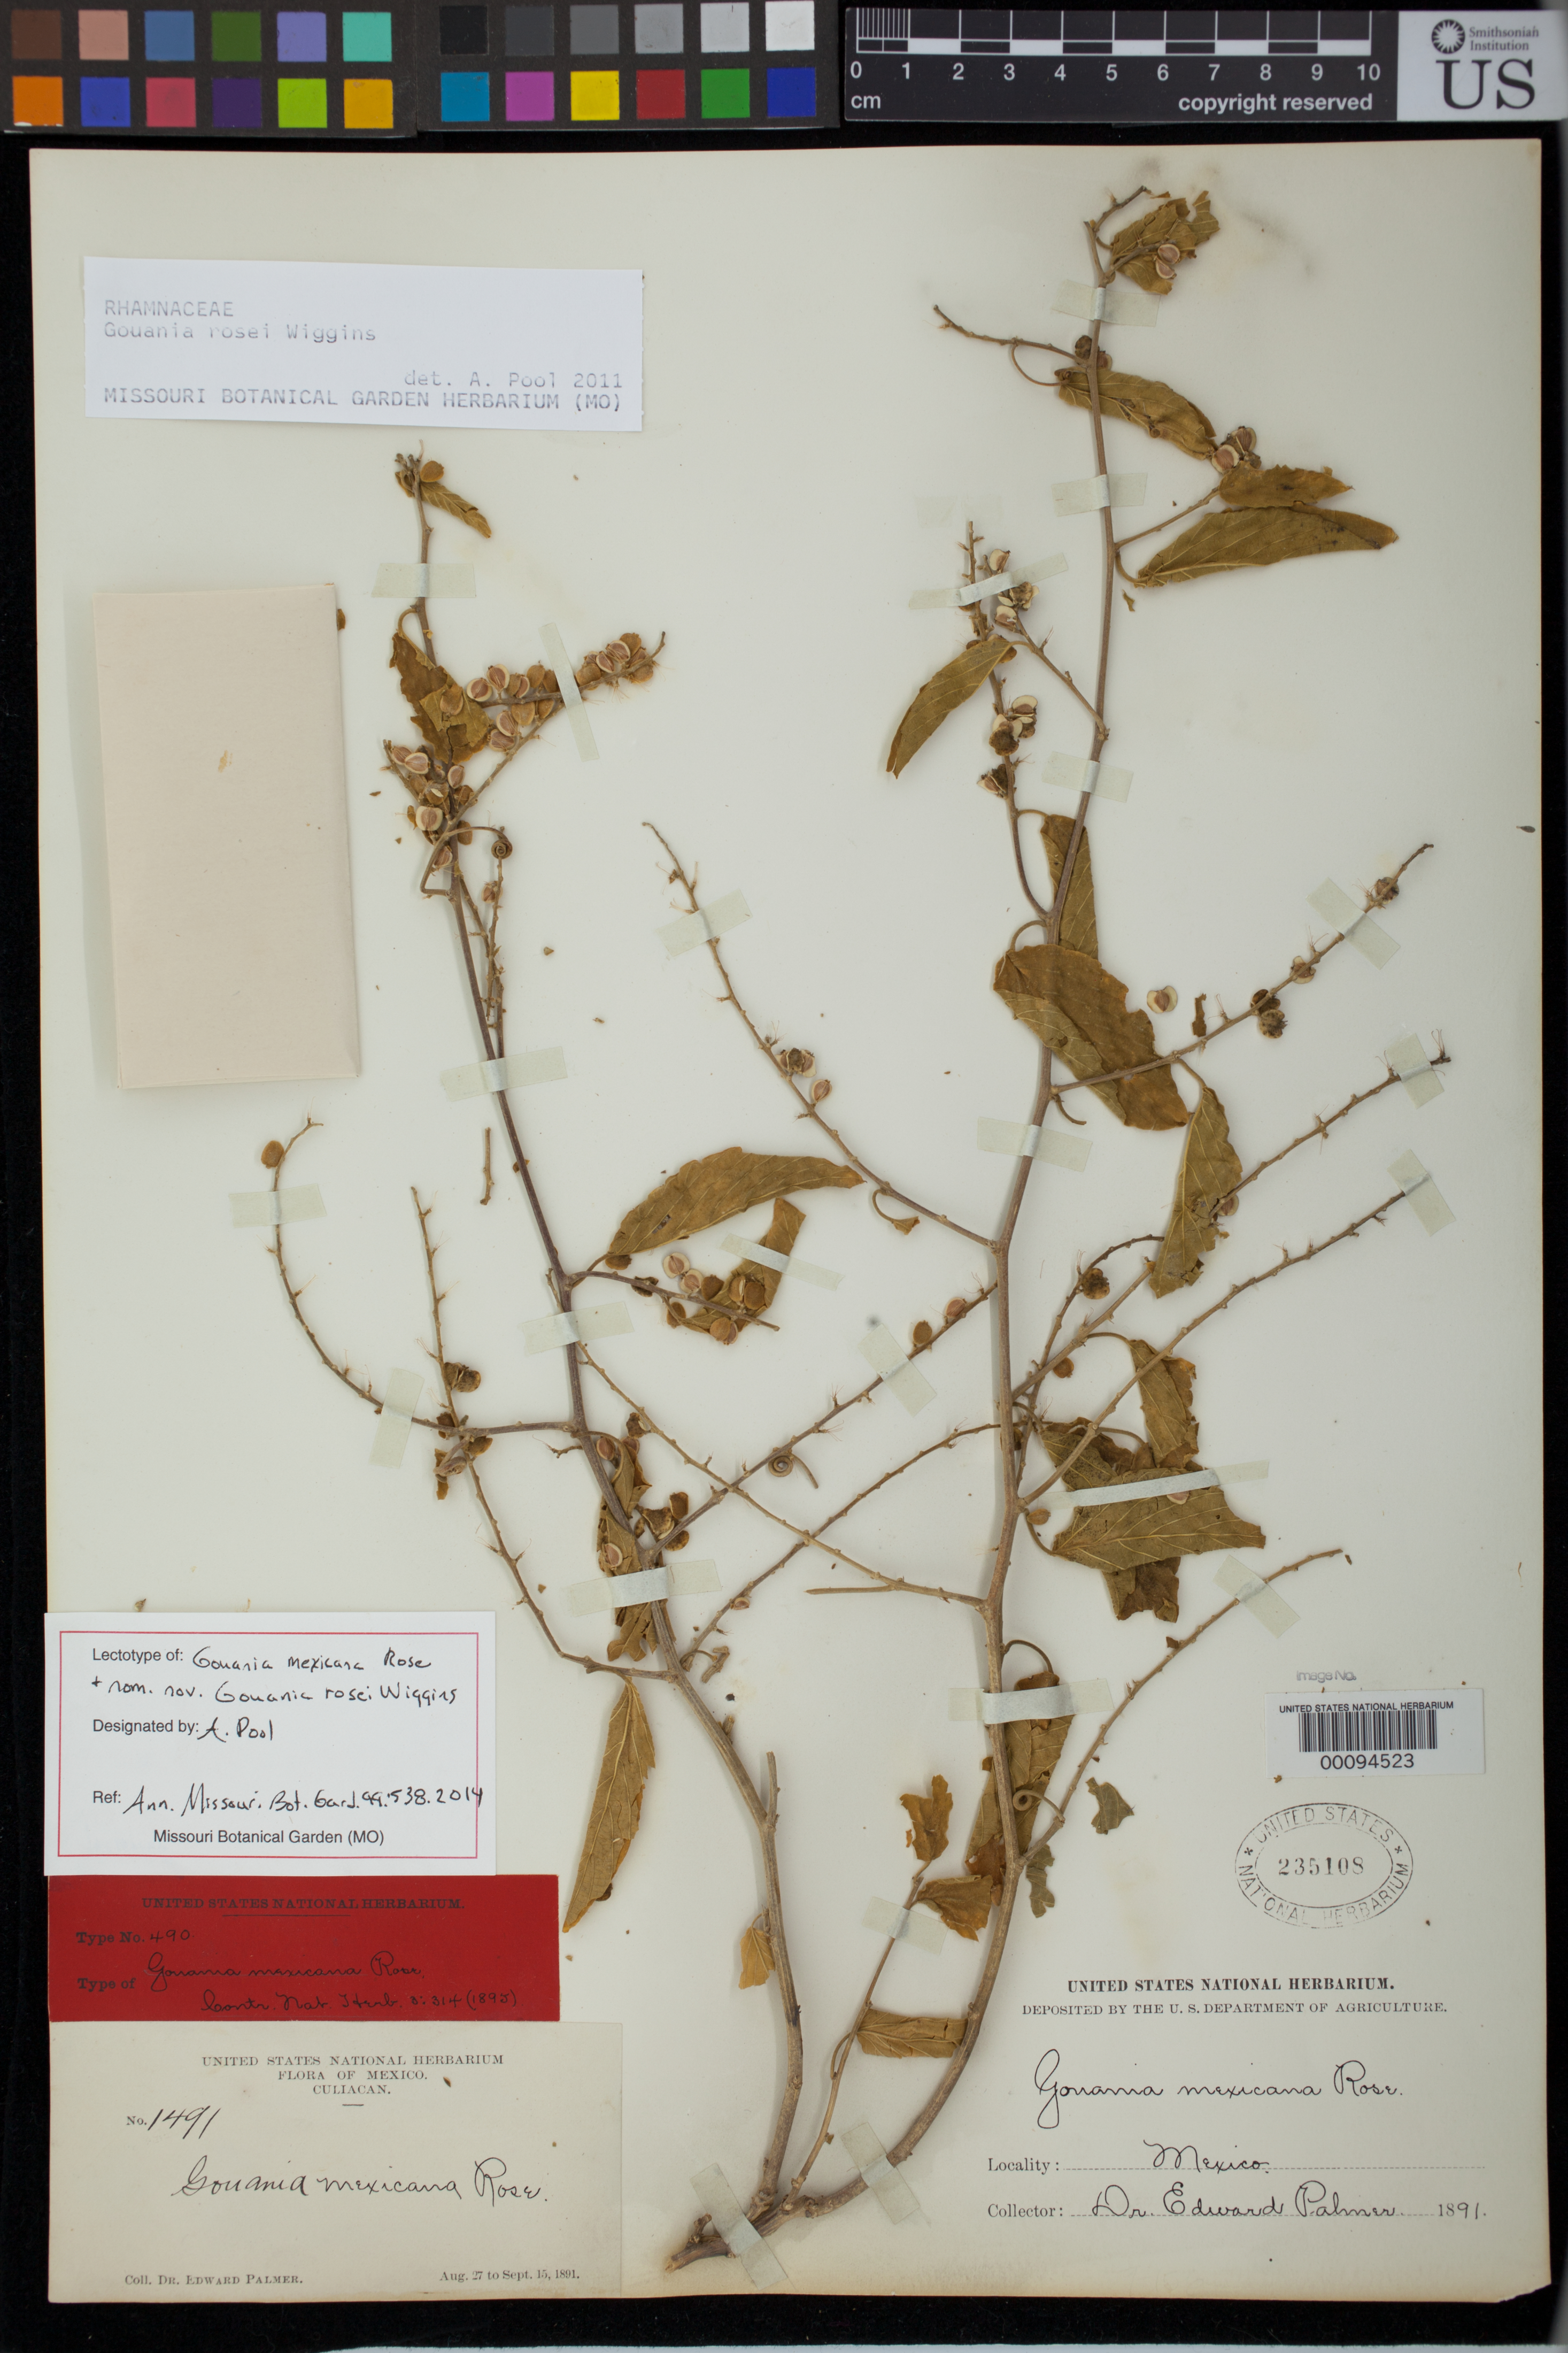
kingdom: Plantae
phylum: Tracheophyta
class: Magnoliopsida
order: Rosales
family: Rhamnaceae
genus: Gouania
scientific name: Gouania mexicana Rose, nom. illeg.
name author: Rose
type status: Lectotype; Syntype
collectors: E. Palmer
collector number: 1491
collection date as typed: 27 Aug 1891 to 15 Sep 1891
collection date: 1891-08-27/1891-09-15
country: Mexico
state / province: Sinaloa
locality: Culiacan.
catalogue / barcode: US 235108